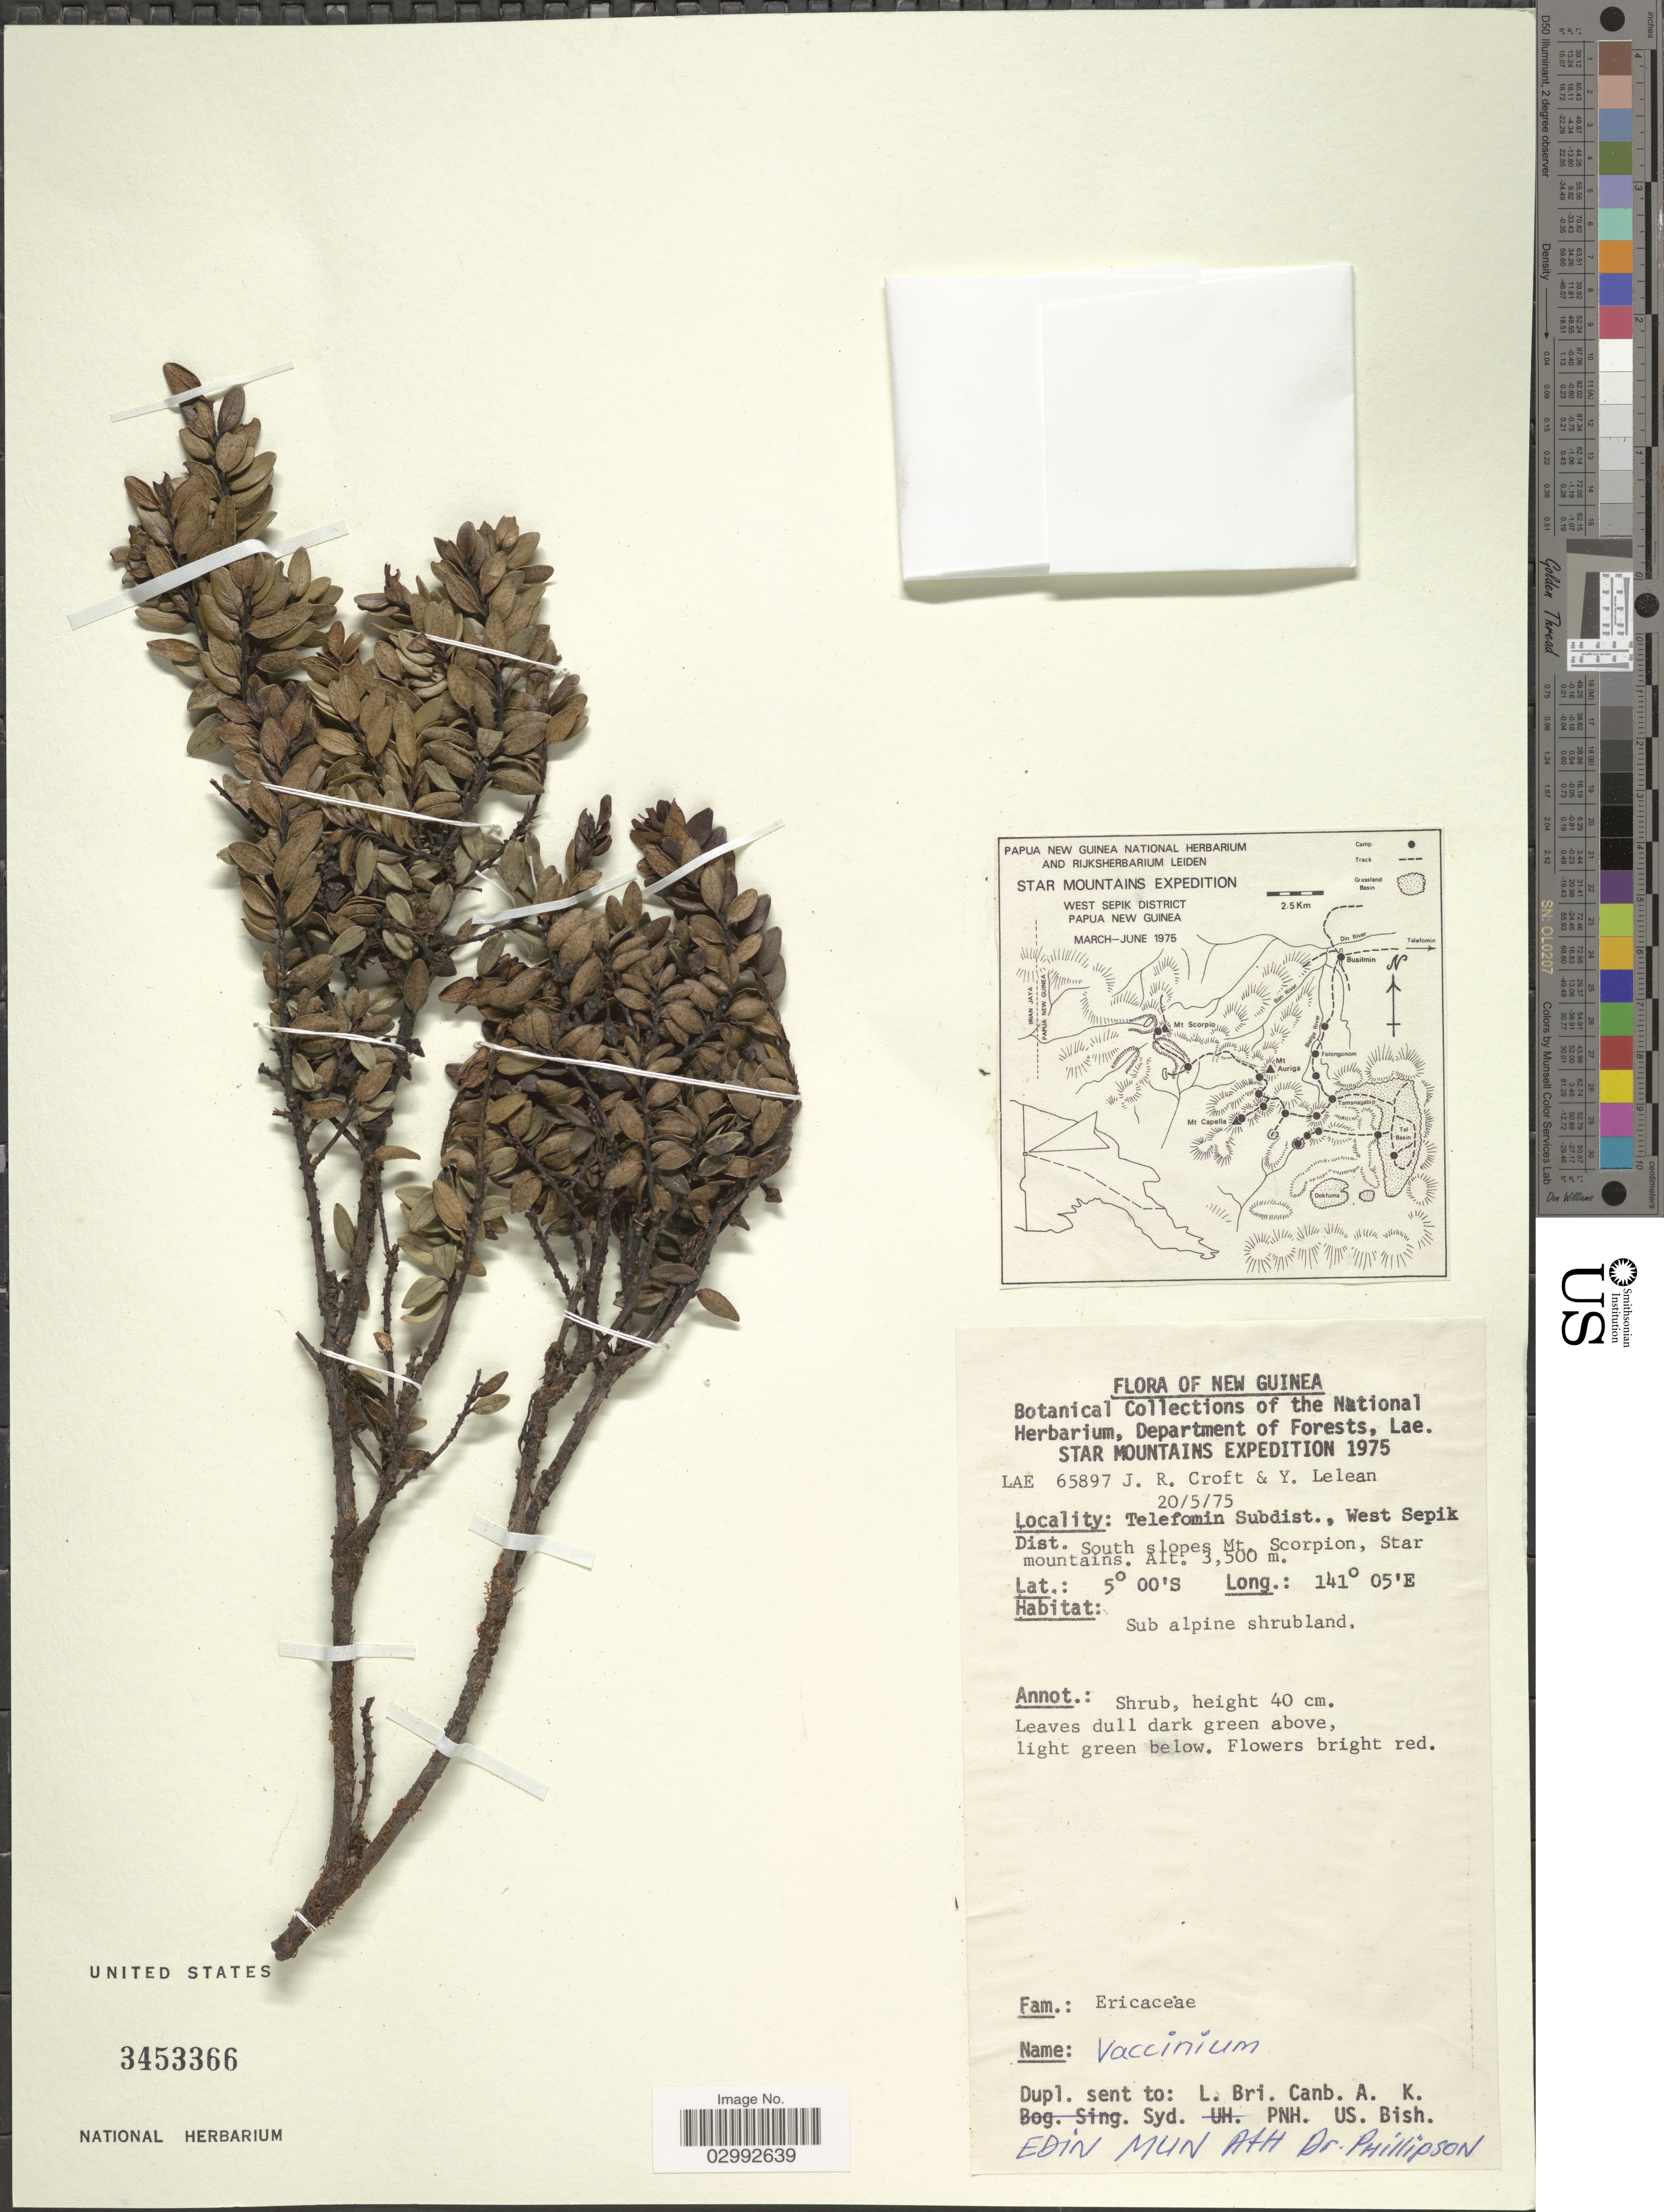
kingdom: Plantae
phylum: Tracheophyta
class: Magnoliopsida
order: Ericales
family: Ericaceae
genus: Vaccinium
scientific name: Vaccinium sp.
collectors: J. R. Croft & Y. Lelean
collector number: LAE 65897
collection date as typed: Transcribed d/m/y: 20/5/75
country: Papua New Guinea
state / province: Sandaun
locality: New Guinea, Telefomin Subdist., West Sepik Dist., South slopes Mt. Scorpion, Star mountains.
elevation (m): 3500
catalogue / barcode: US 3453366